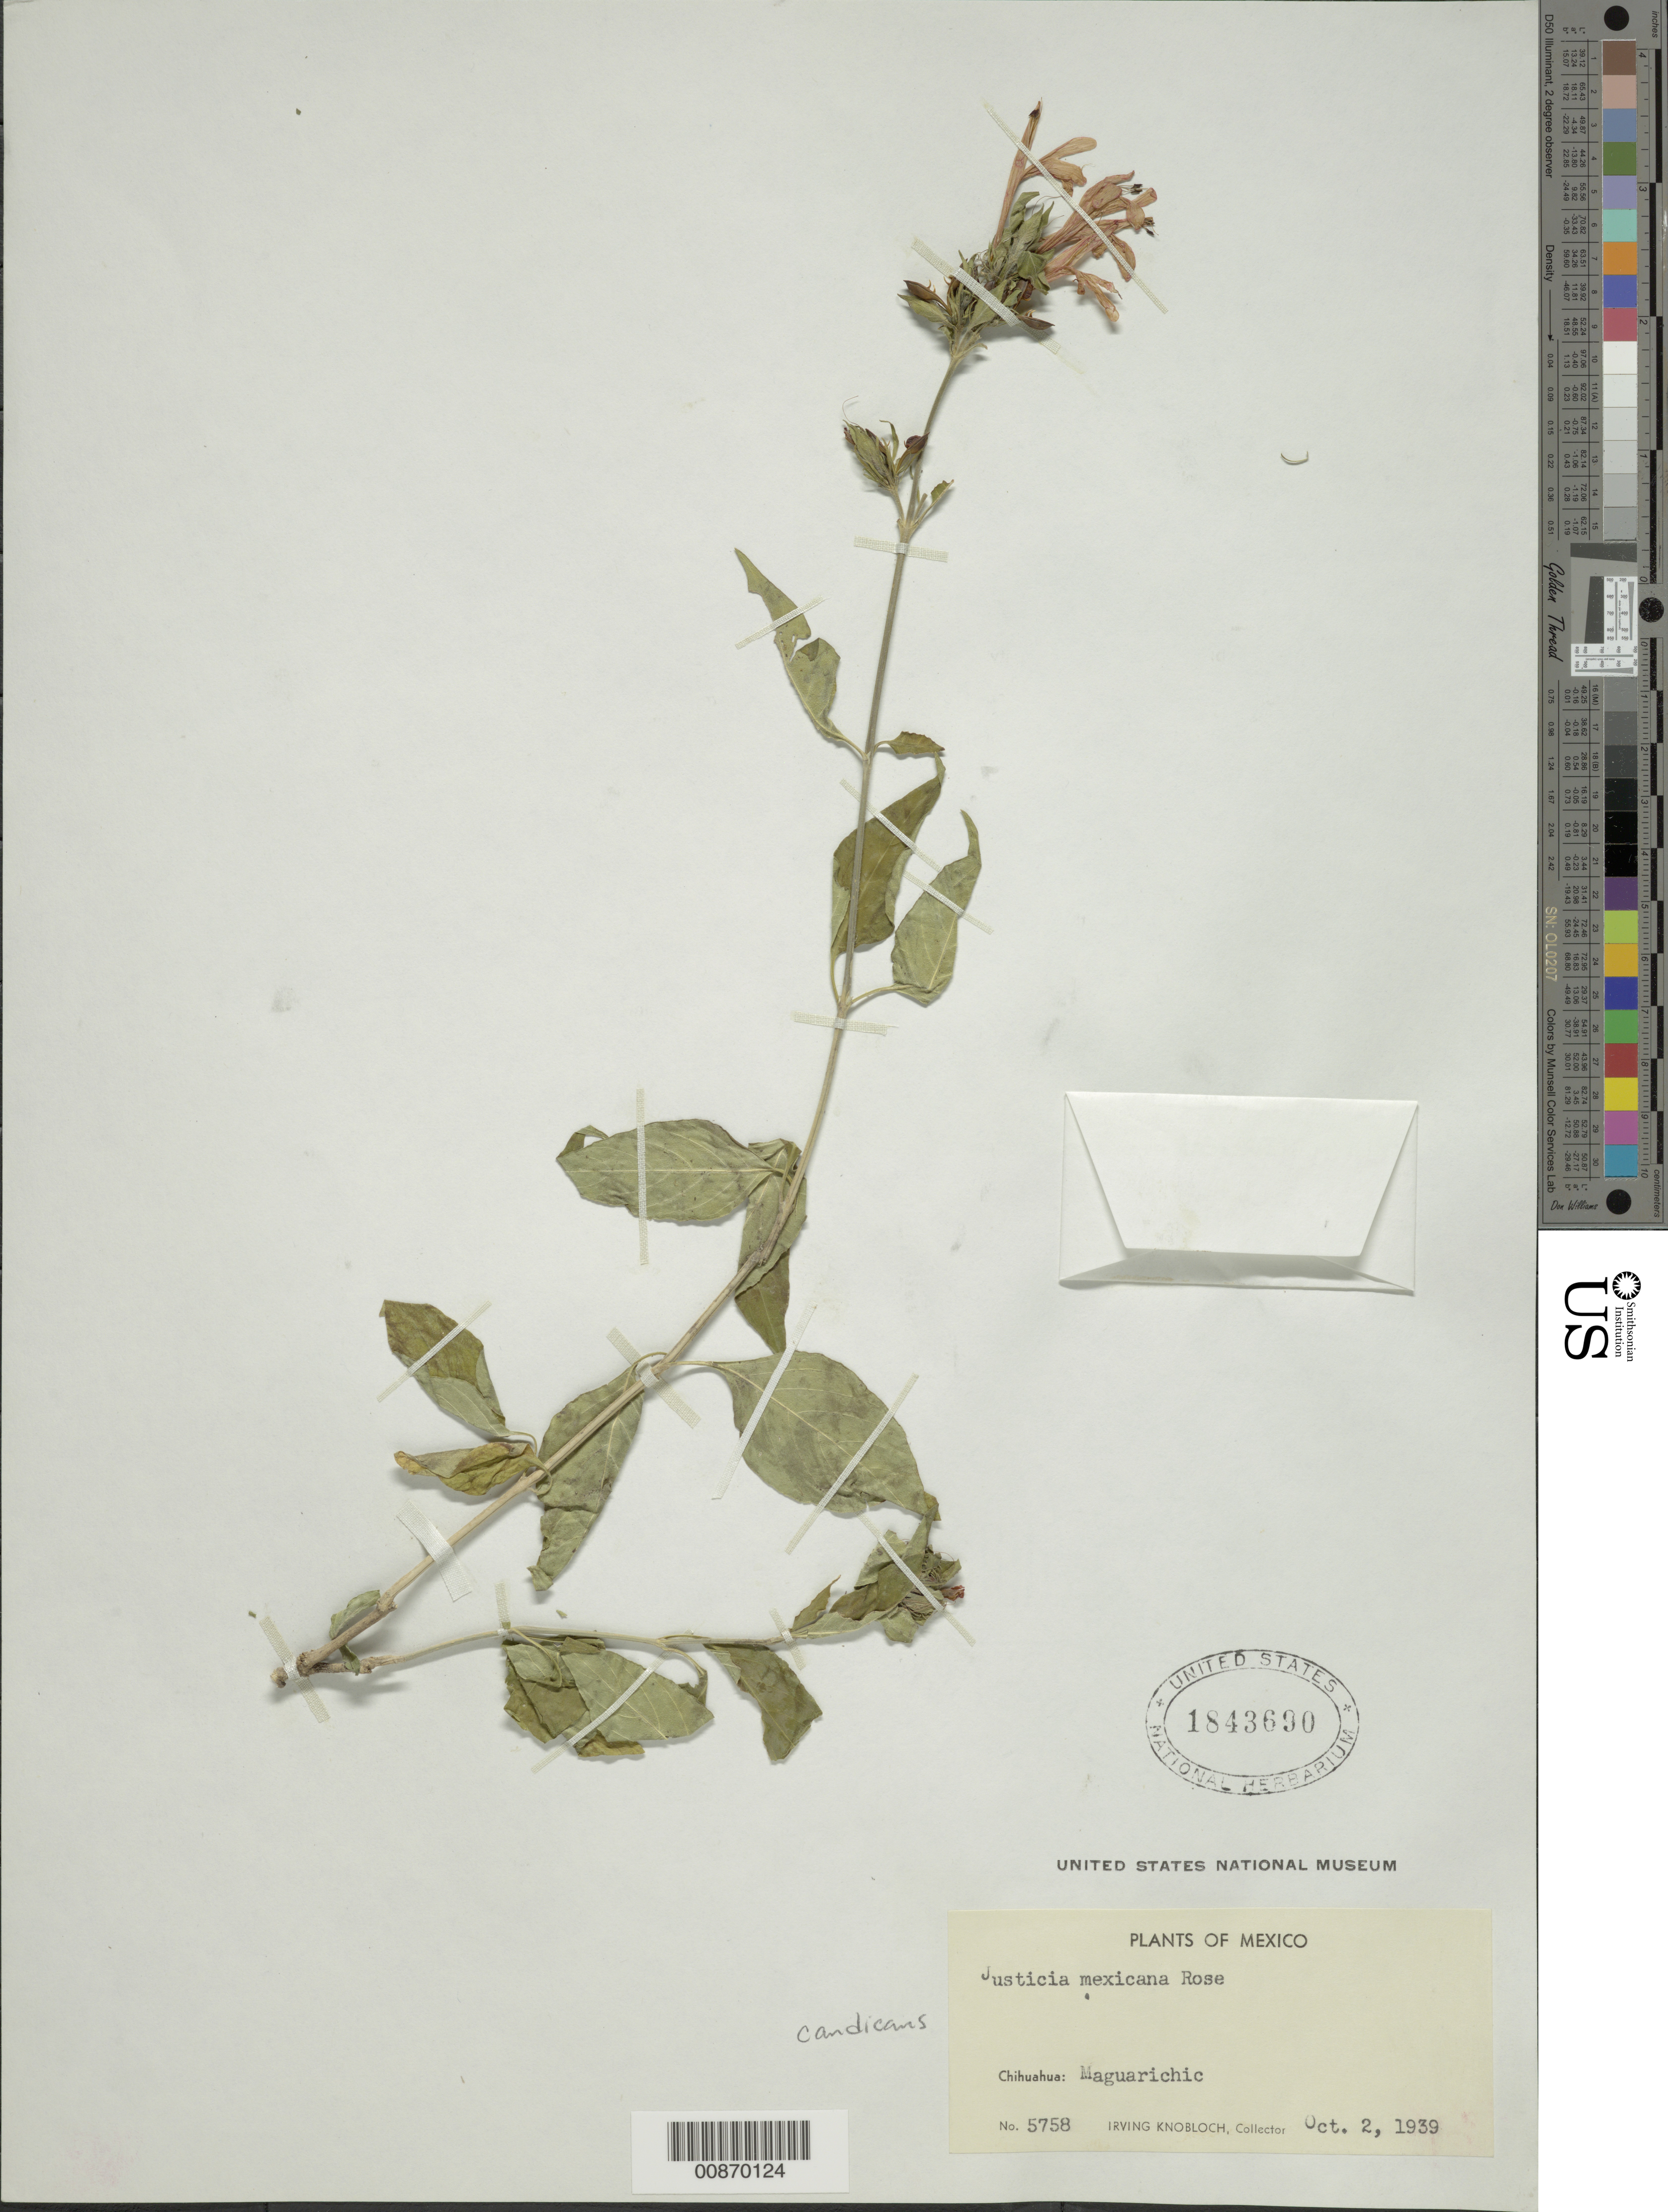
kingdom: Plantae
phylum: Tracheophyta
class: Magnoliopsida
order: Lamiales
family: Acanthaceae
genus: Justicia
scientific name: Justicia candicans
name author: (Nees) L.D. Benson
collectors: I. W. Knobloch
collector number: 5758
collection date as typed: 02 Oct 1939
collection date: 1939-10-02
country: Mexico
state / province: Chihuahua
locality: Maguarichic, Chihuahua.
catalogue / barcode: US 1843690